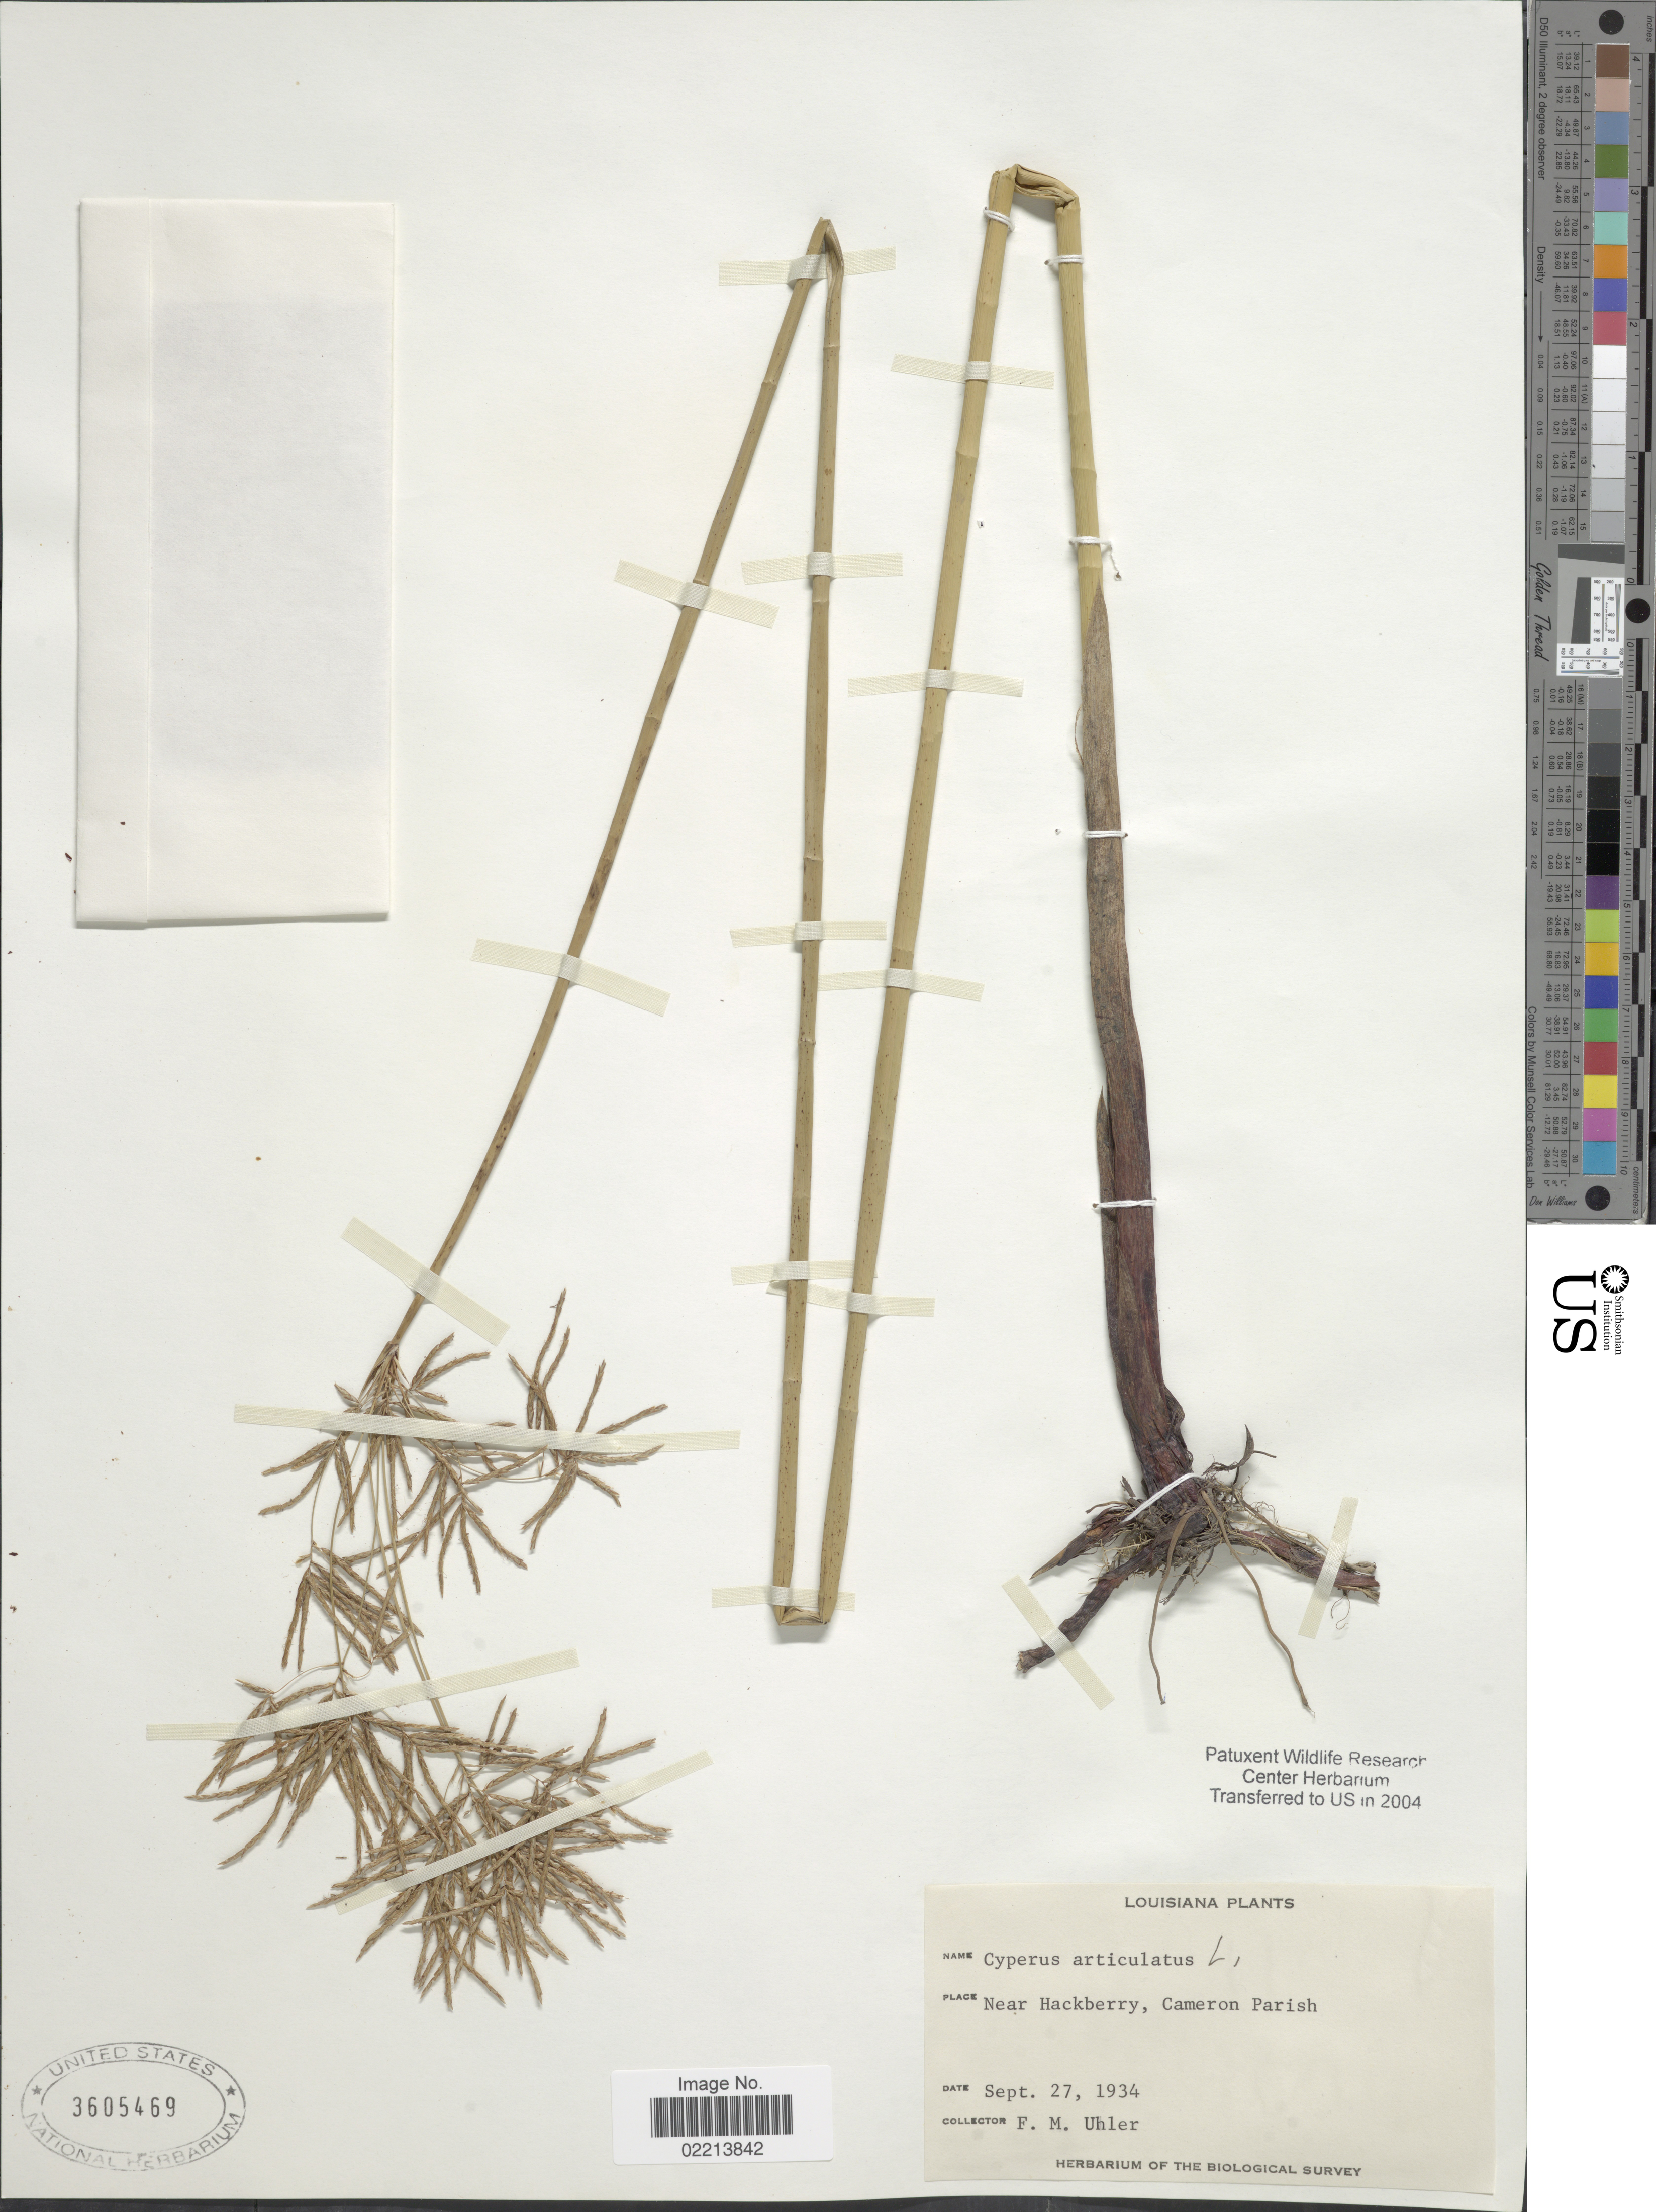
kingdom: Plantae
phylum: Tracheophyta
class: Liliopsida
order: Poales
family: Cyperaceae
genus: Cyperus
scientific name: Cyperus articulatus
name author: L.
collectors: F. M. Uhler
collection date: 1934-09-27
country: United States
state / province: Louisiana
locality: Near Hackberry, Cameron Parish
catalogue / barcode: US 3605469